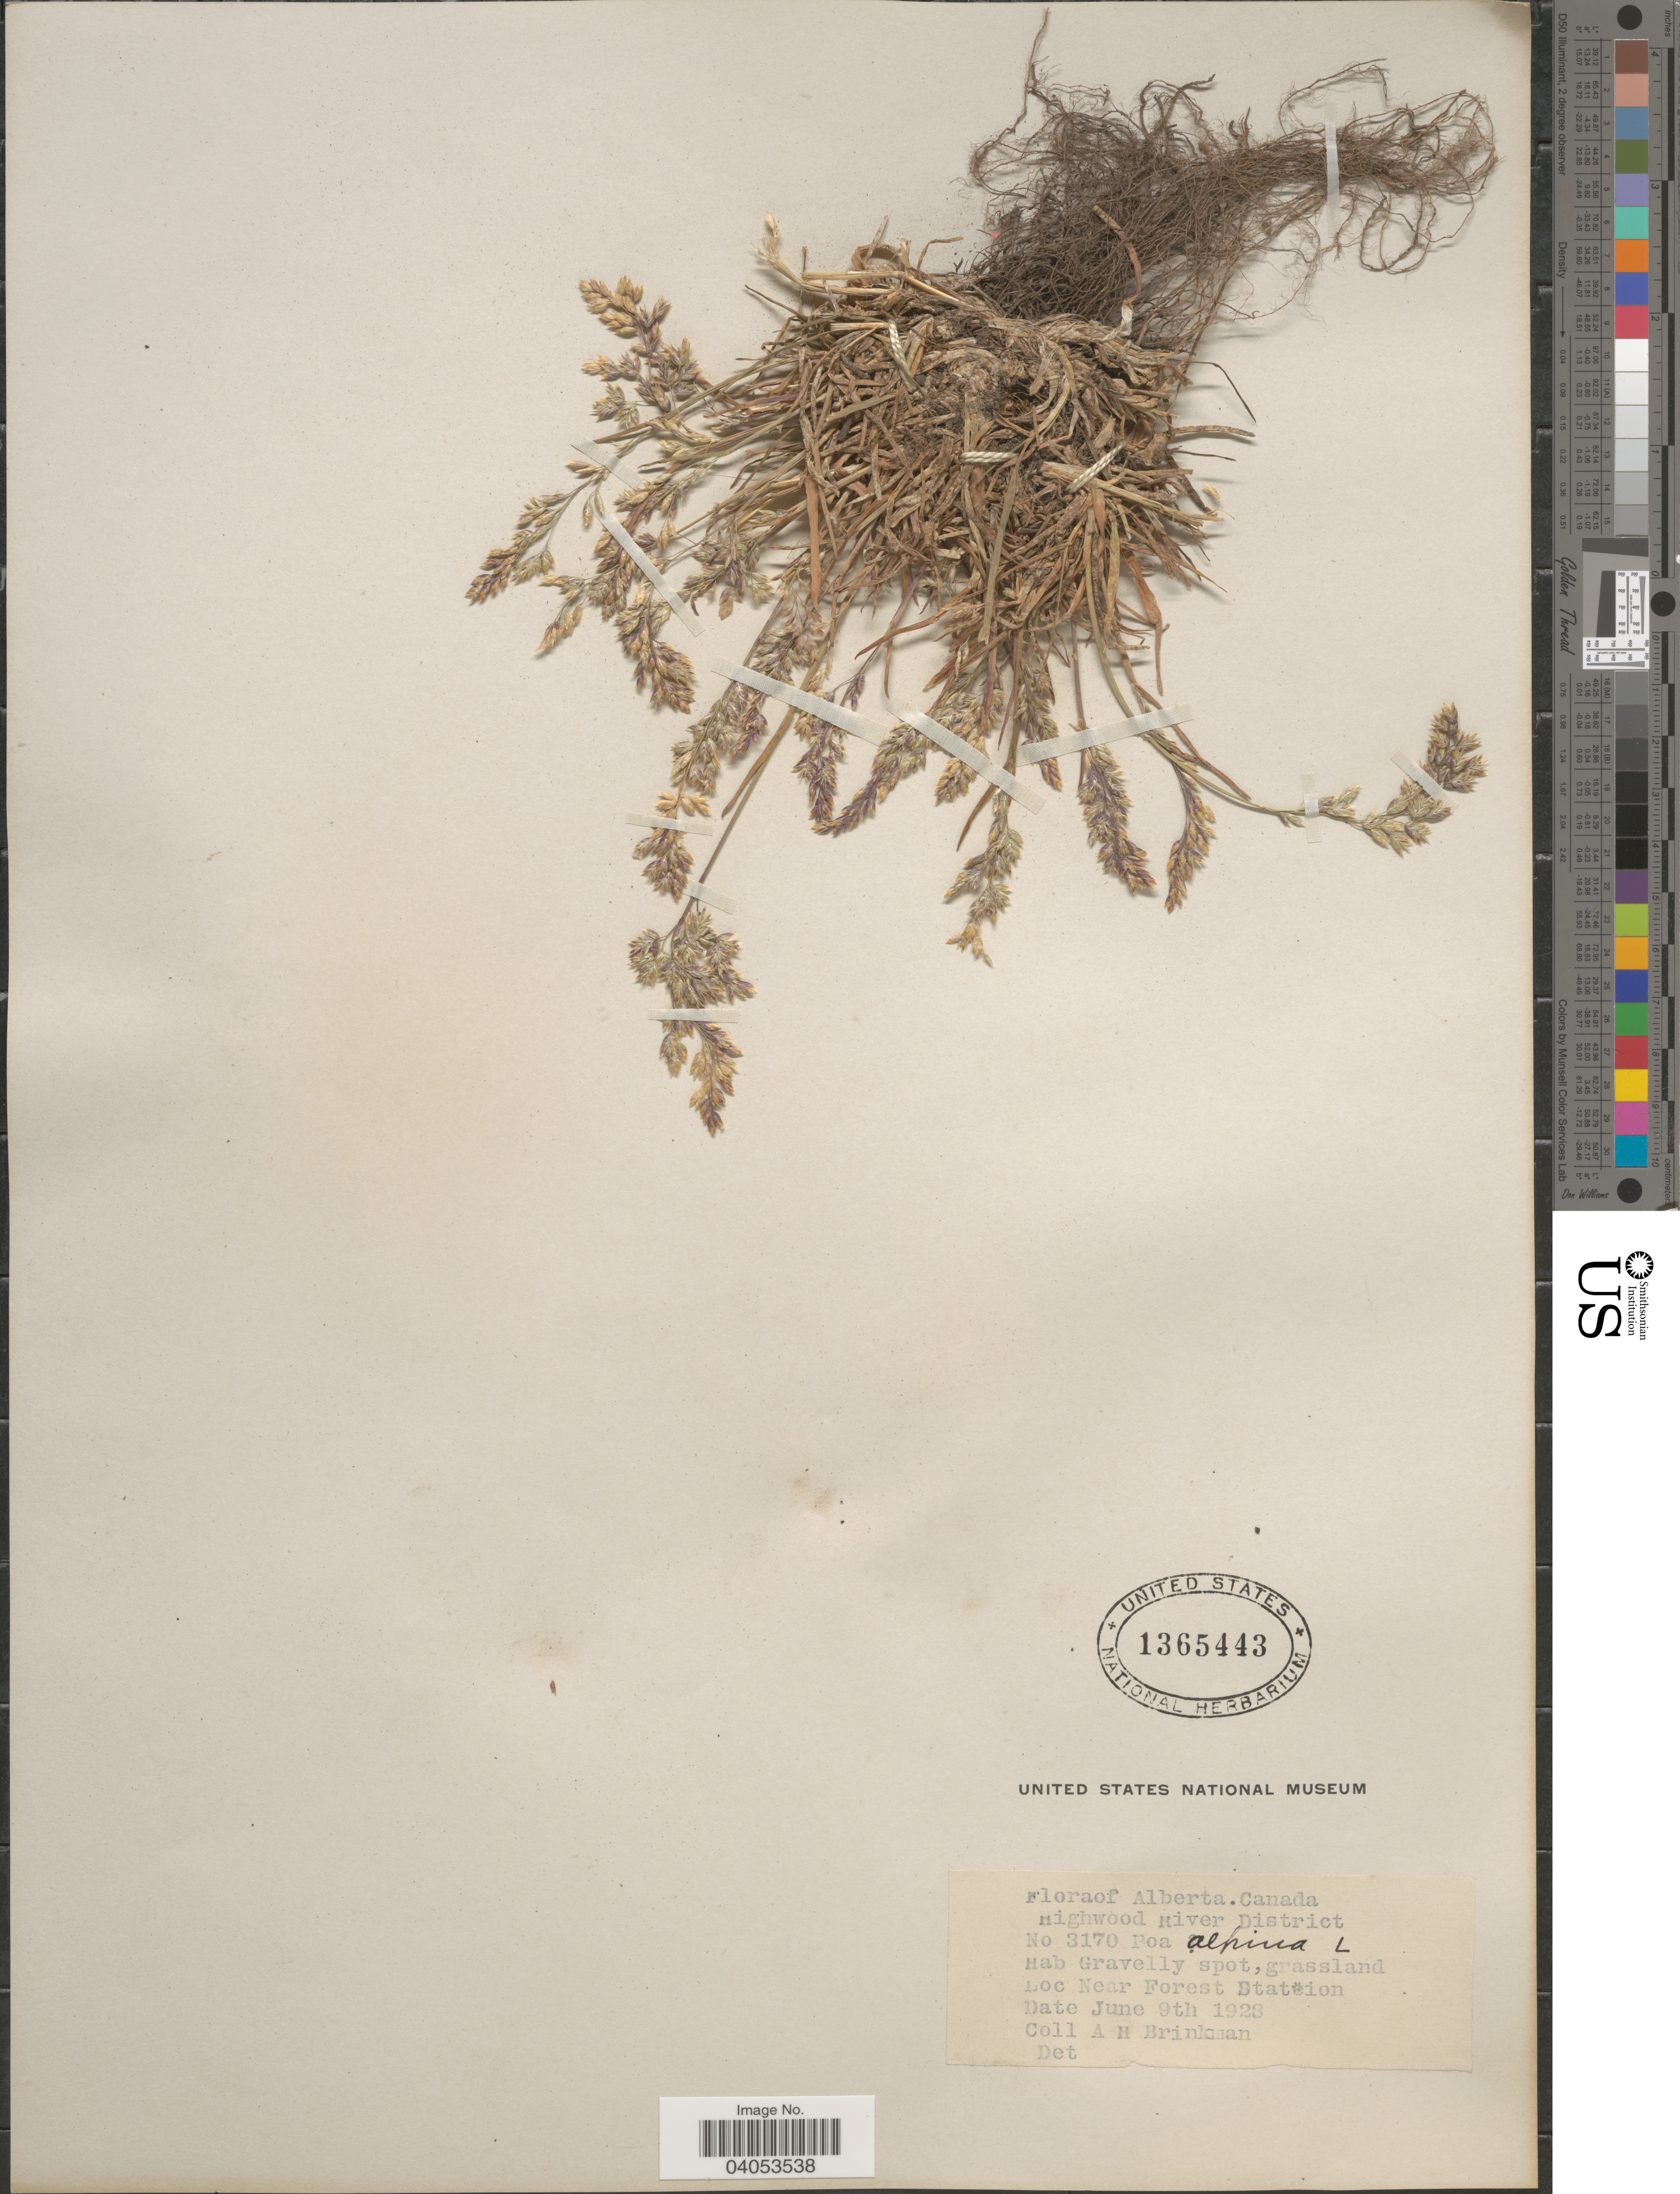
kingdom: Plantae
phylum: Tracheophyta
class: Liliopsida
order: Poales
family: Poaceae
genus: Poa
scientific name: Poa alpina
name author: L.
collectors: A. Brinkman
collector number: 3170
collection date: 1928-06-09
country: Canada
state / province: Alberta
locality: Highwood River District. Near Forest Station.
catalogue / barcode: US 1365443